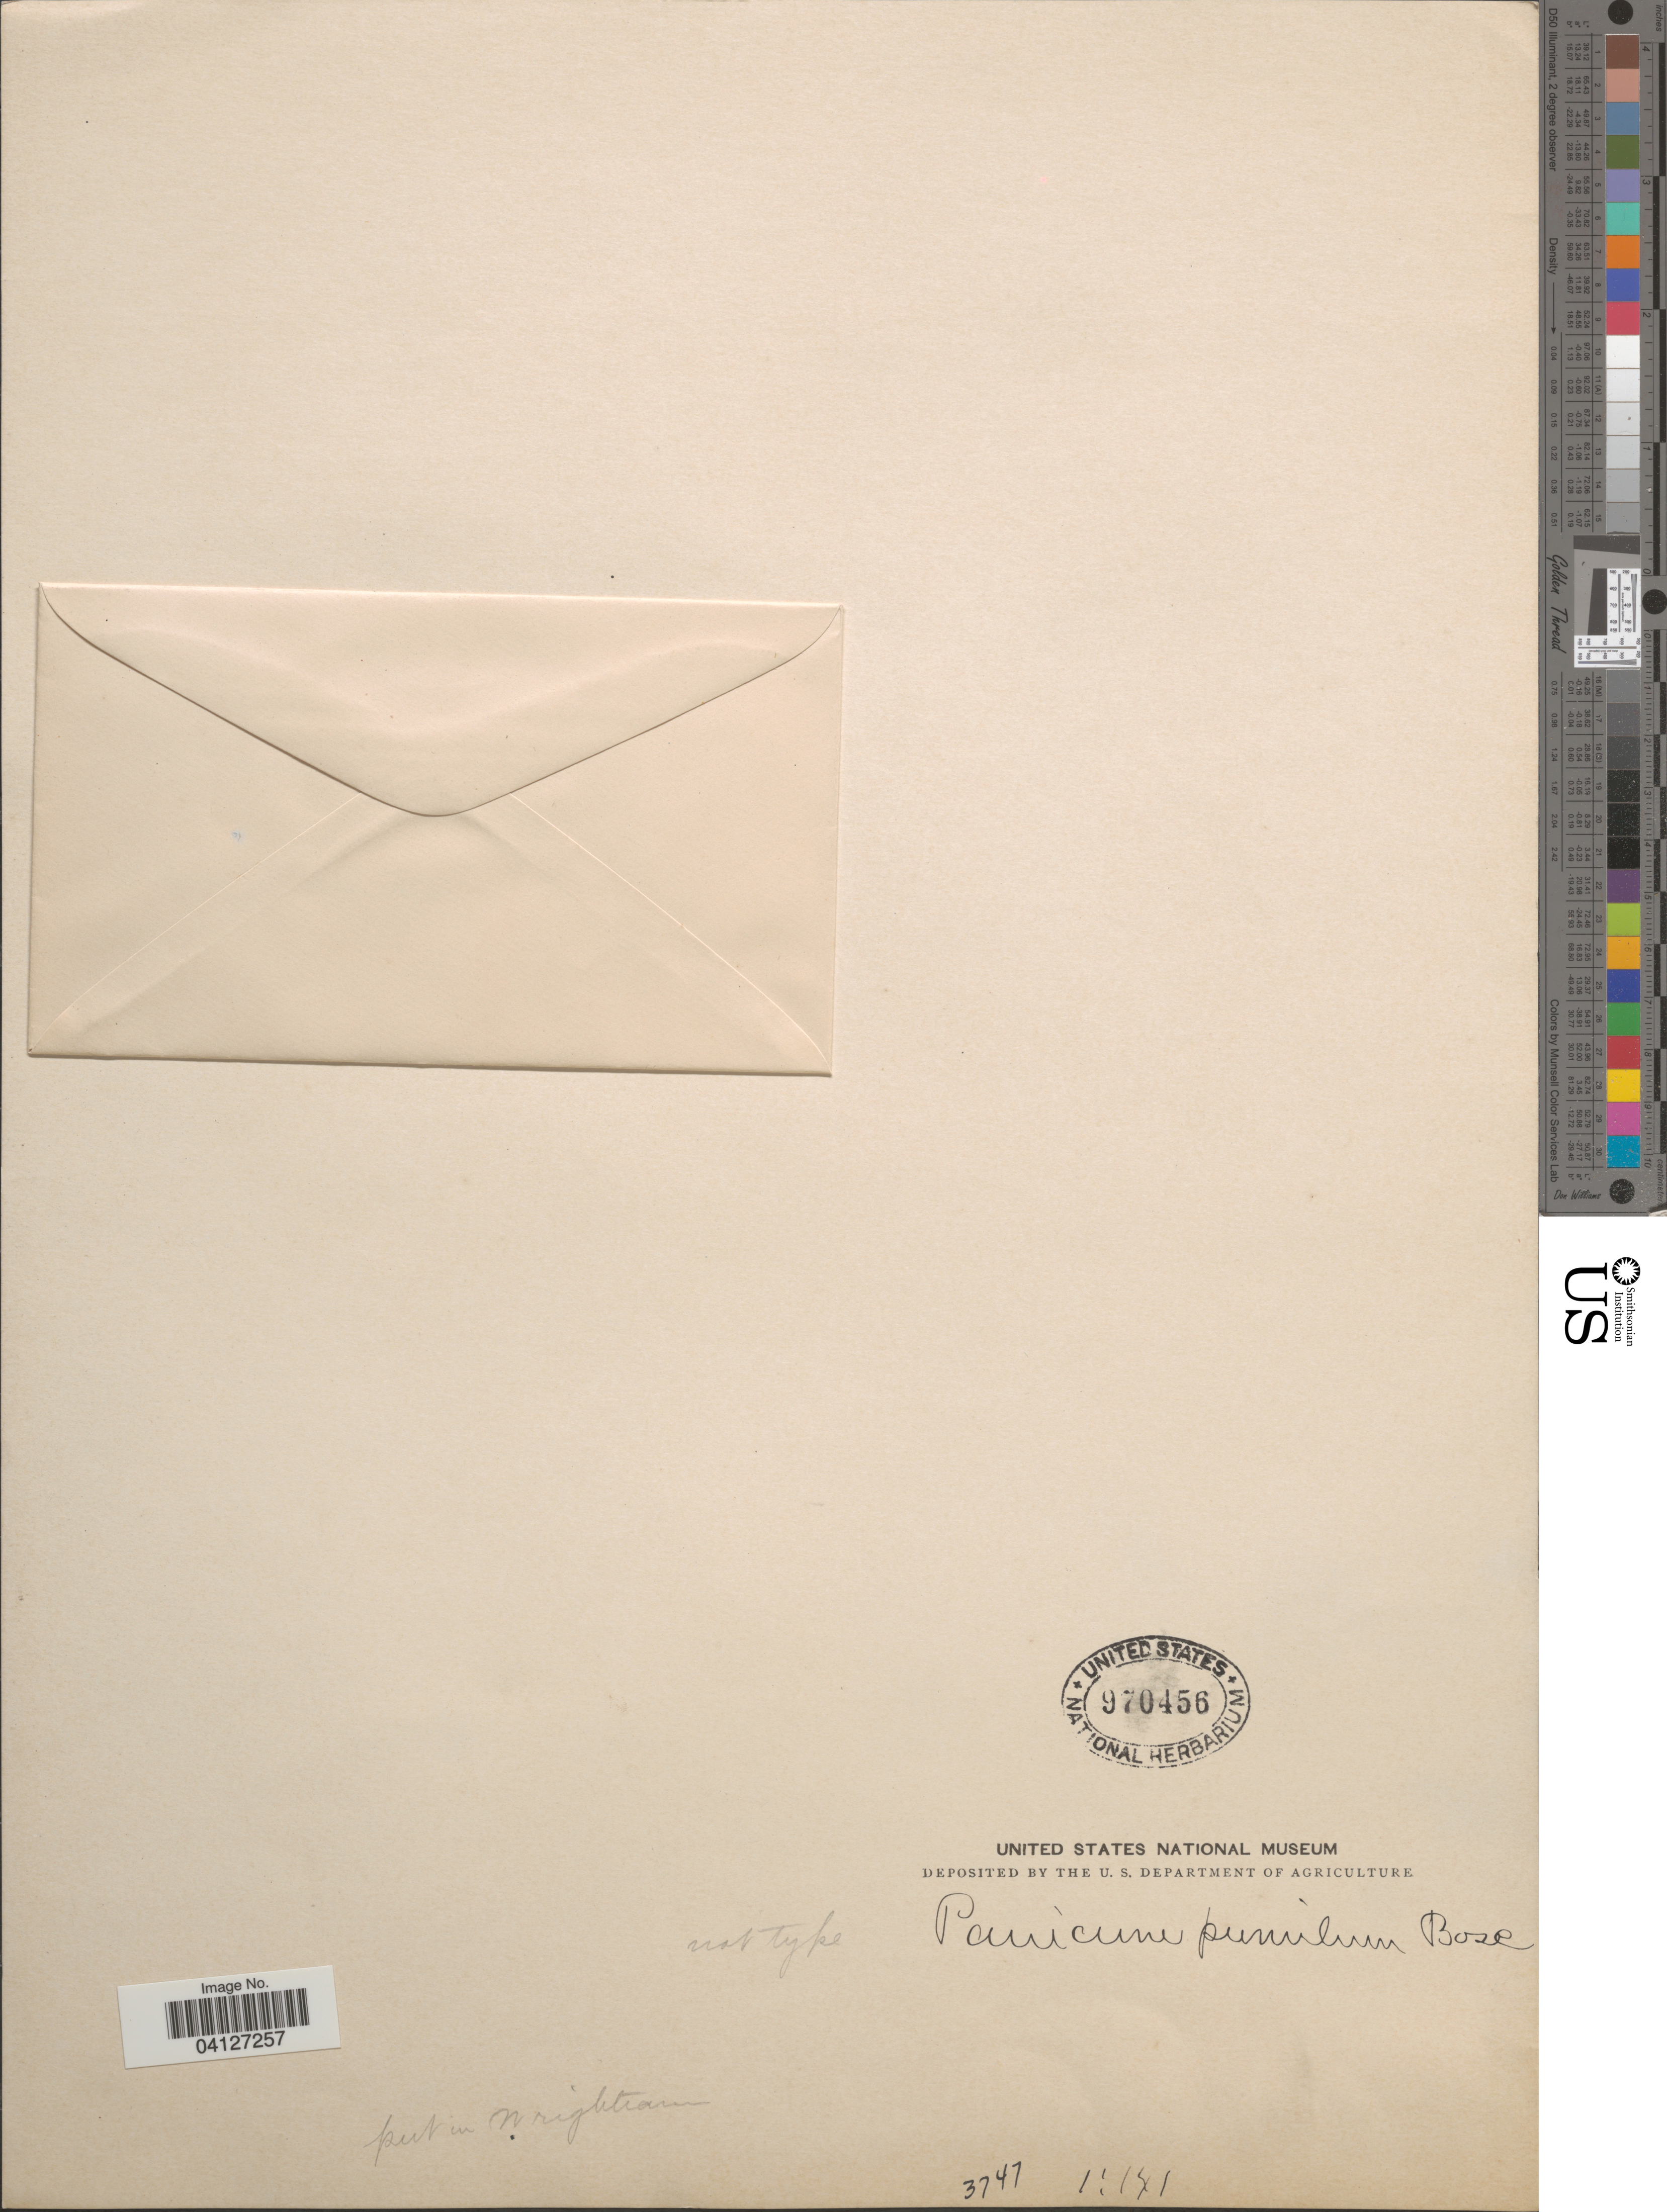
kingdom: Plantae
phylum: Tracheophyta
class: Liliopsida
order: Poales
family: Poaceae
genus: Panicum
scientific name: Panicum pumilum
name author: Poir.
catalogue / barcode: US 970456